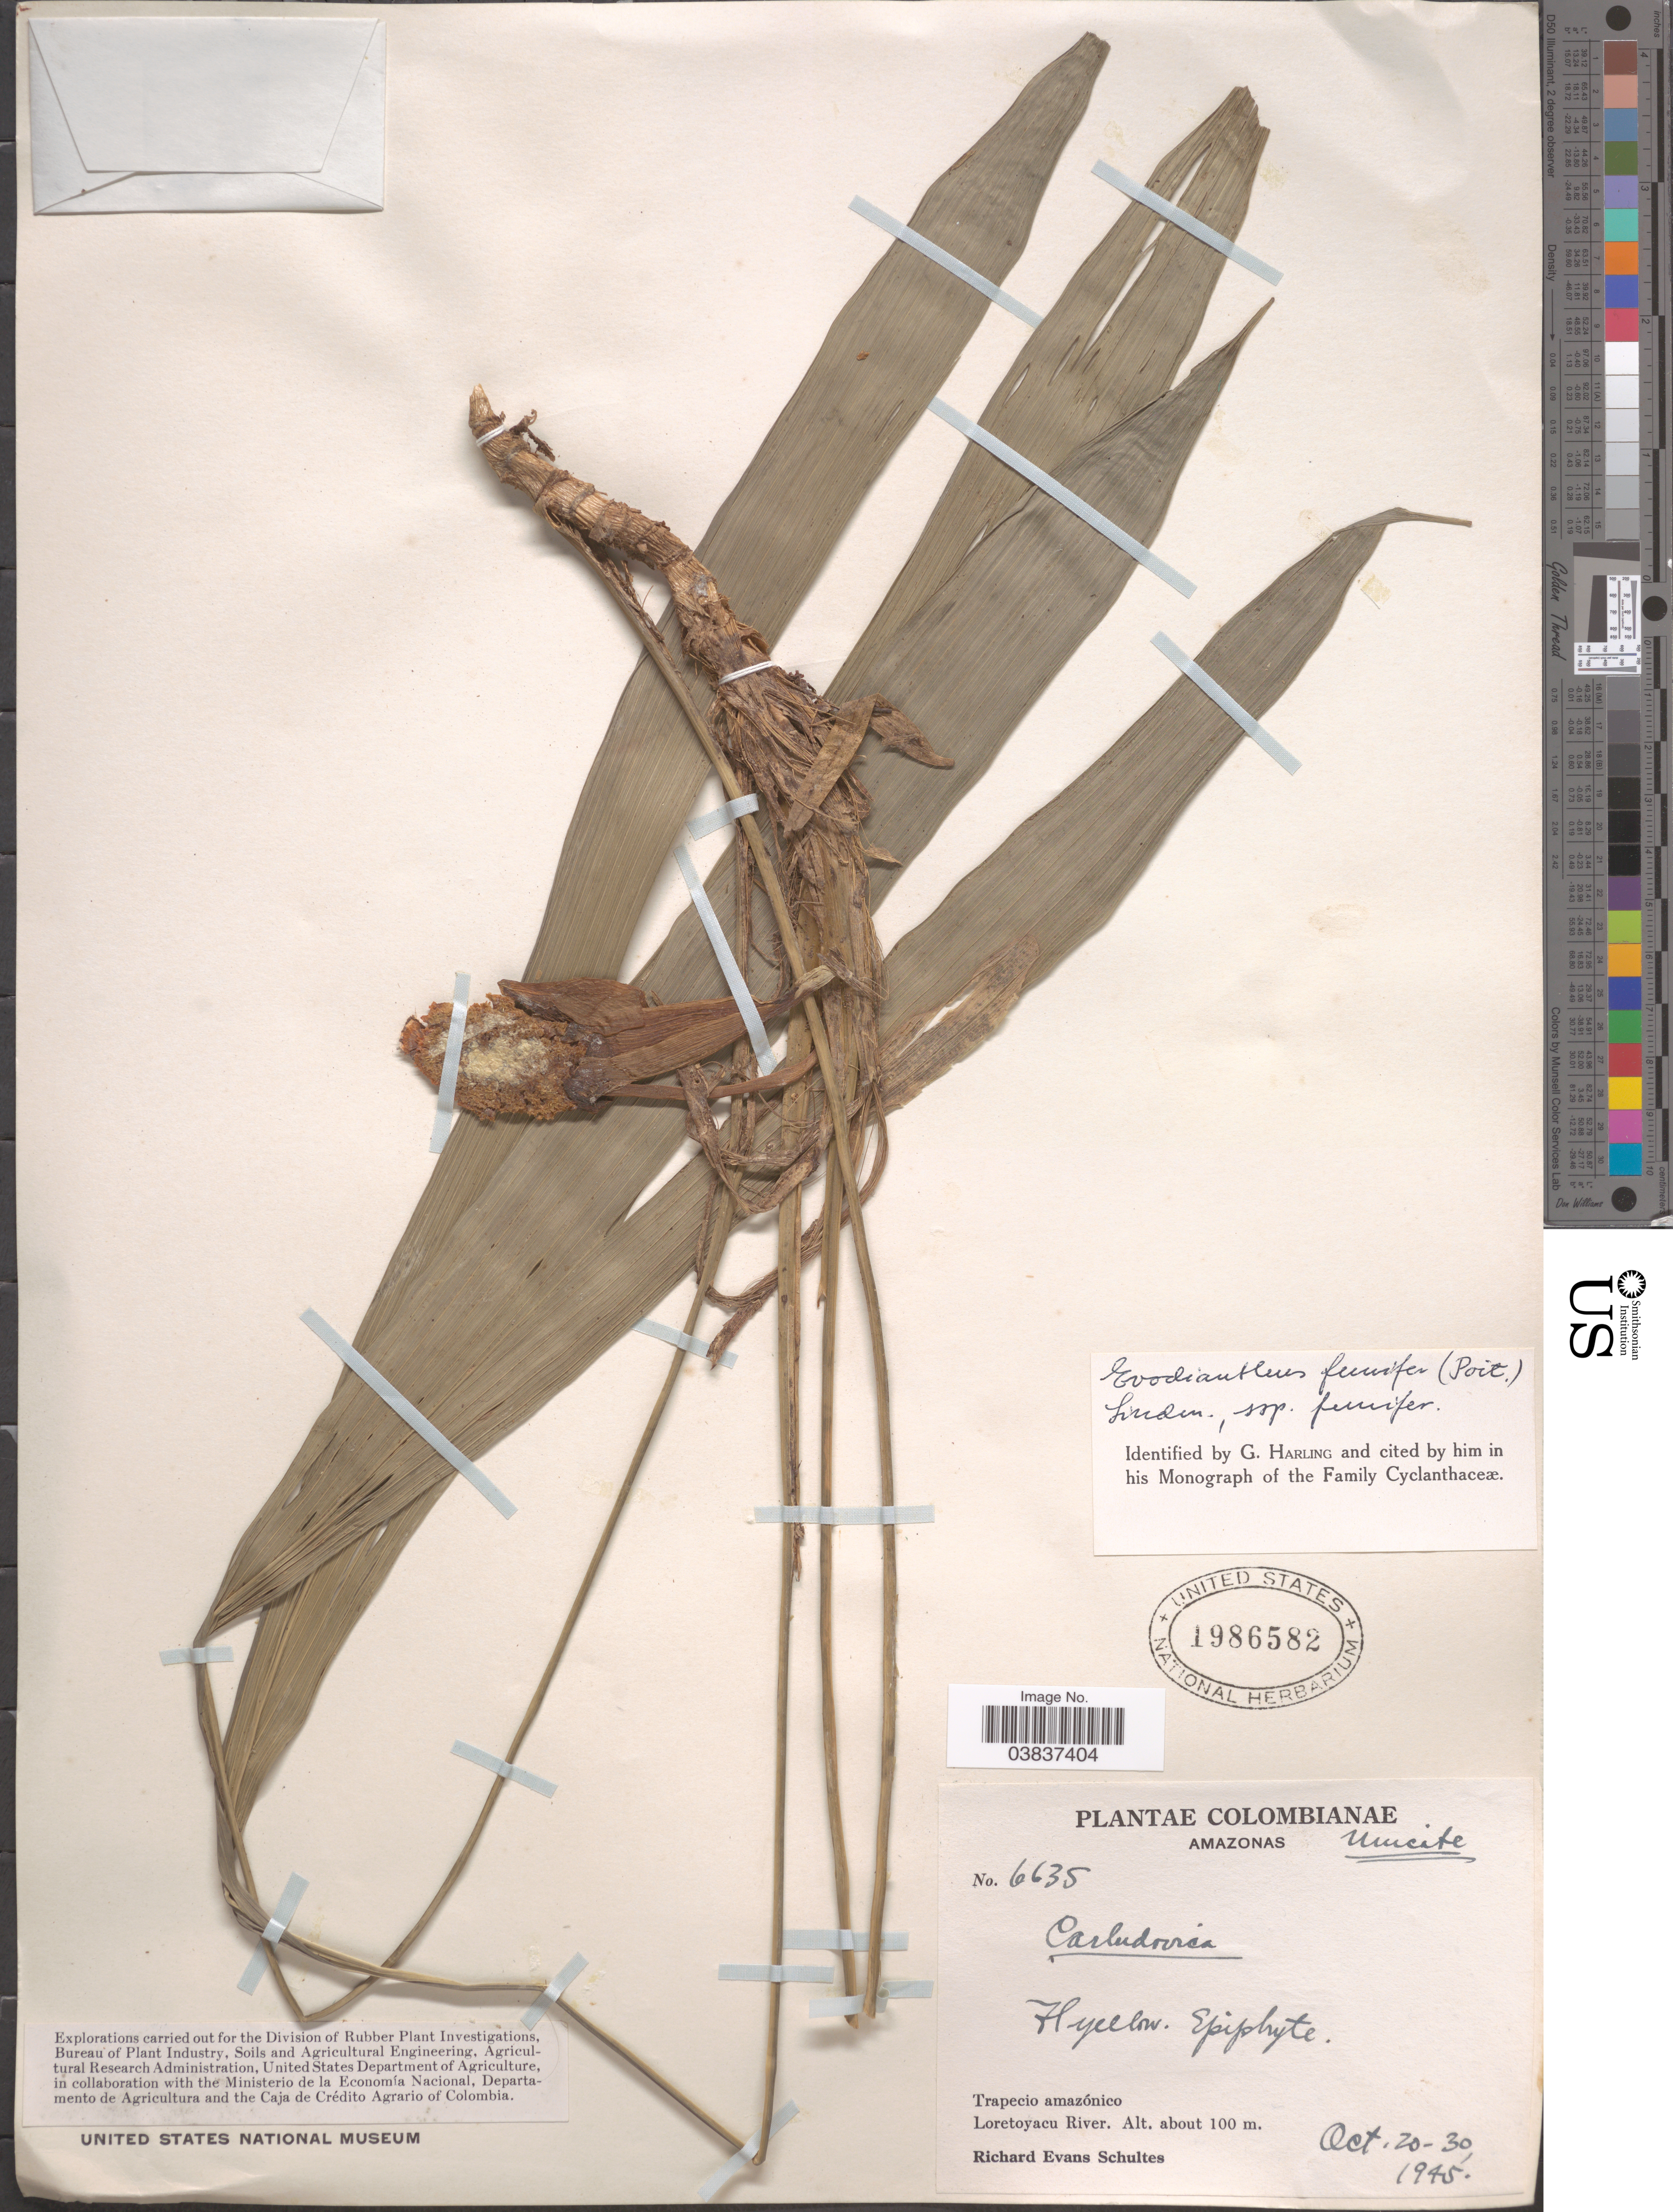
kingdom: Plantae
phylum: Tracheophyta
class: Liliopsida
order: Pandanales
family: Cyclanthaceae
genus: Evodianthus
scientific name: Evodianthus funifer subsp. funifer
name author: (Poit.) Lindm.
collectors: R. E. Schultes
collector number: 6635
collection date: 1945-10-20/1945-10-30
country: Colombia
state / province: Amazônas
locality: Trapecio amazónico. Loretoyacu River.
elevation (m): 100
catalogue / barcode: US 1986582